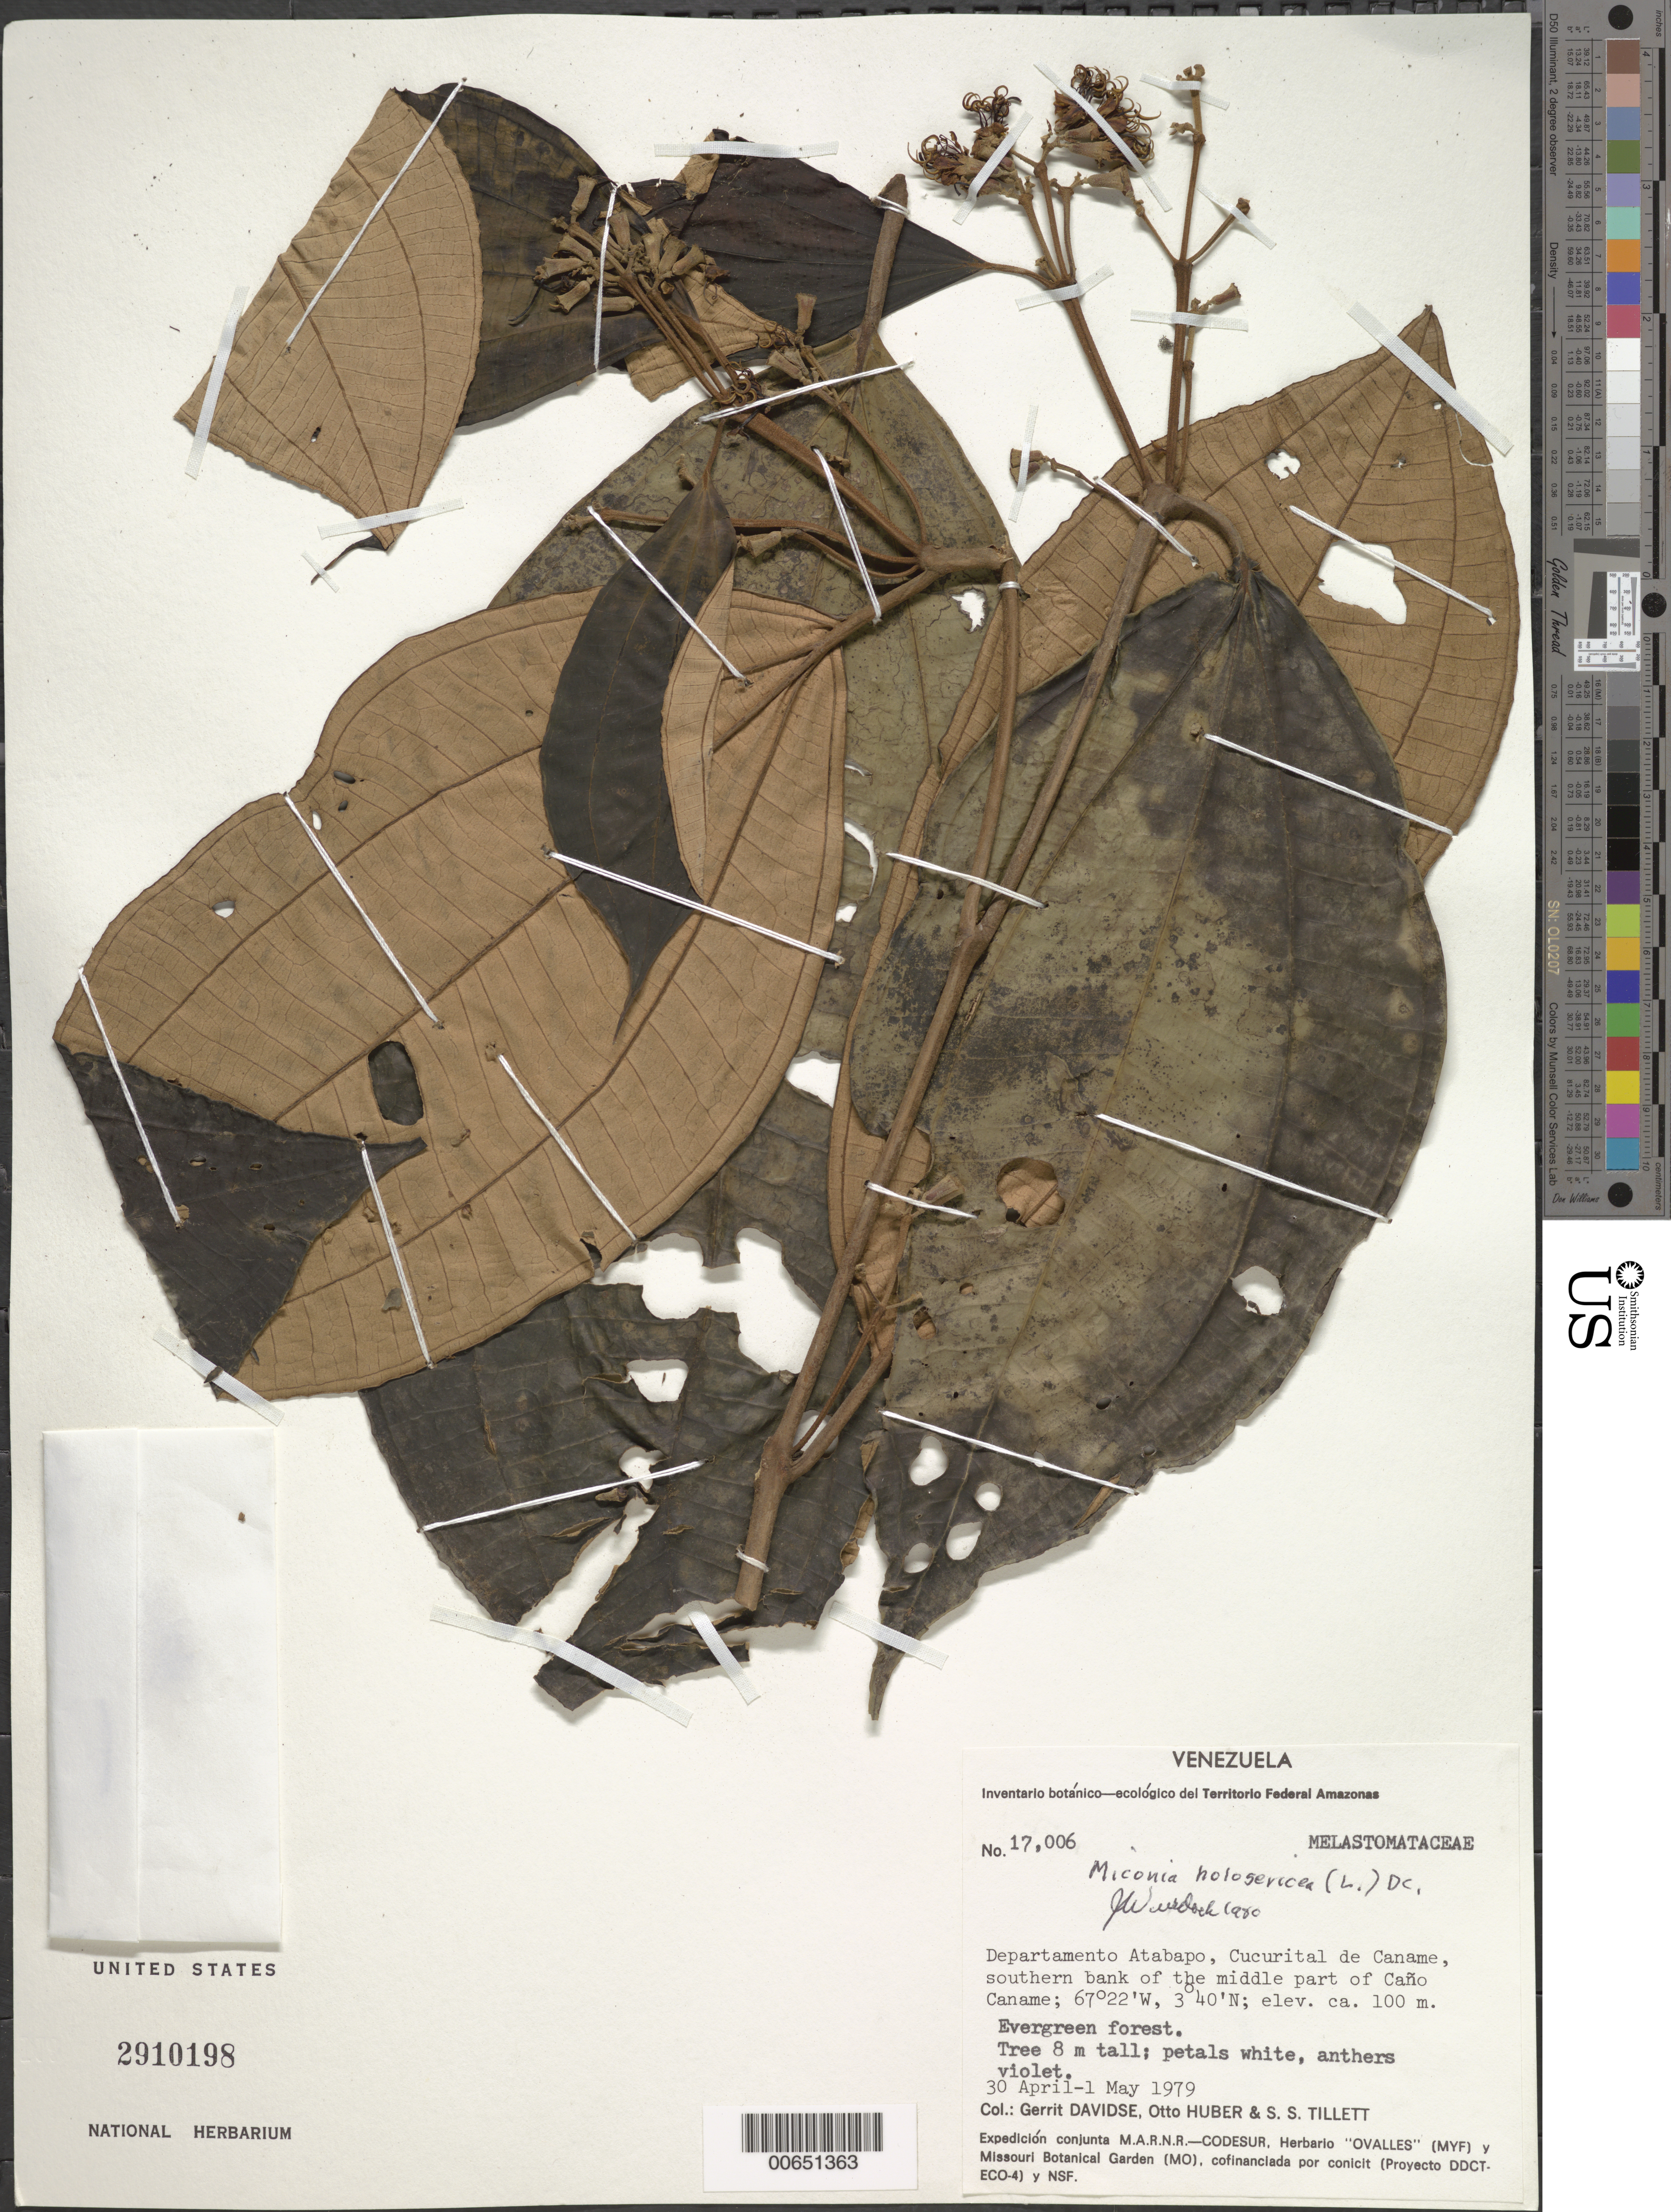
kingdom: Plantae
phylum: Tracheophyta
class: Magnoliopsida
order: Myrtales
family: Melastomataceae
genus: Miconia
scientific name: Miconia holosericea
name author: (L.) DC.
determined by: Wurdack, John J., (US), US (UNITED STATES)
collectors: G. Davidse, O. Huber & S. S. Tillett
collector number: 17006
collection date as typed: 30-Apr-79 to 1-May-79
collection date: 1979-04-30/1979-05-01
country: Venezuela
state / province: Amazonas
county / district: Atabapo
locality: Cucurital de Caname, southern bank of the middle part of Caño Caname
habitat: Evergreen forest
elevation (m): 100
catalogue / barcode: US 2910198